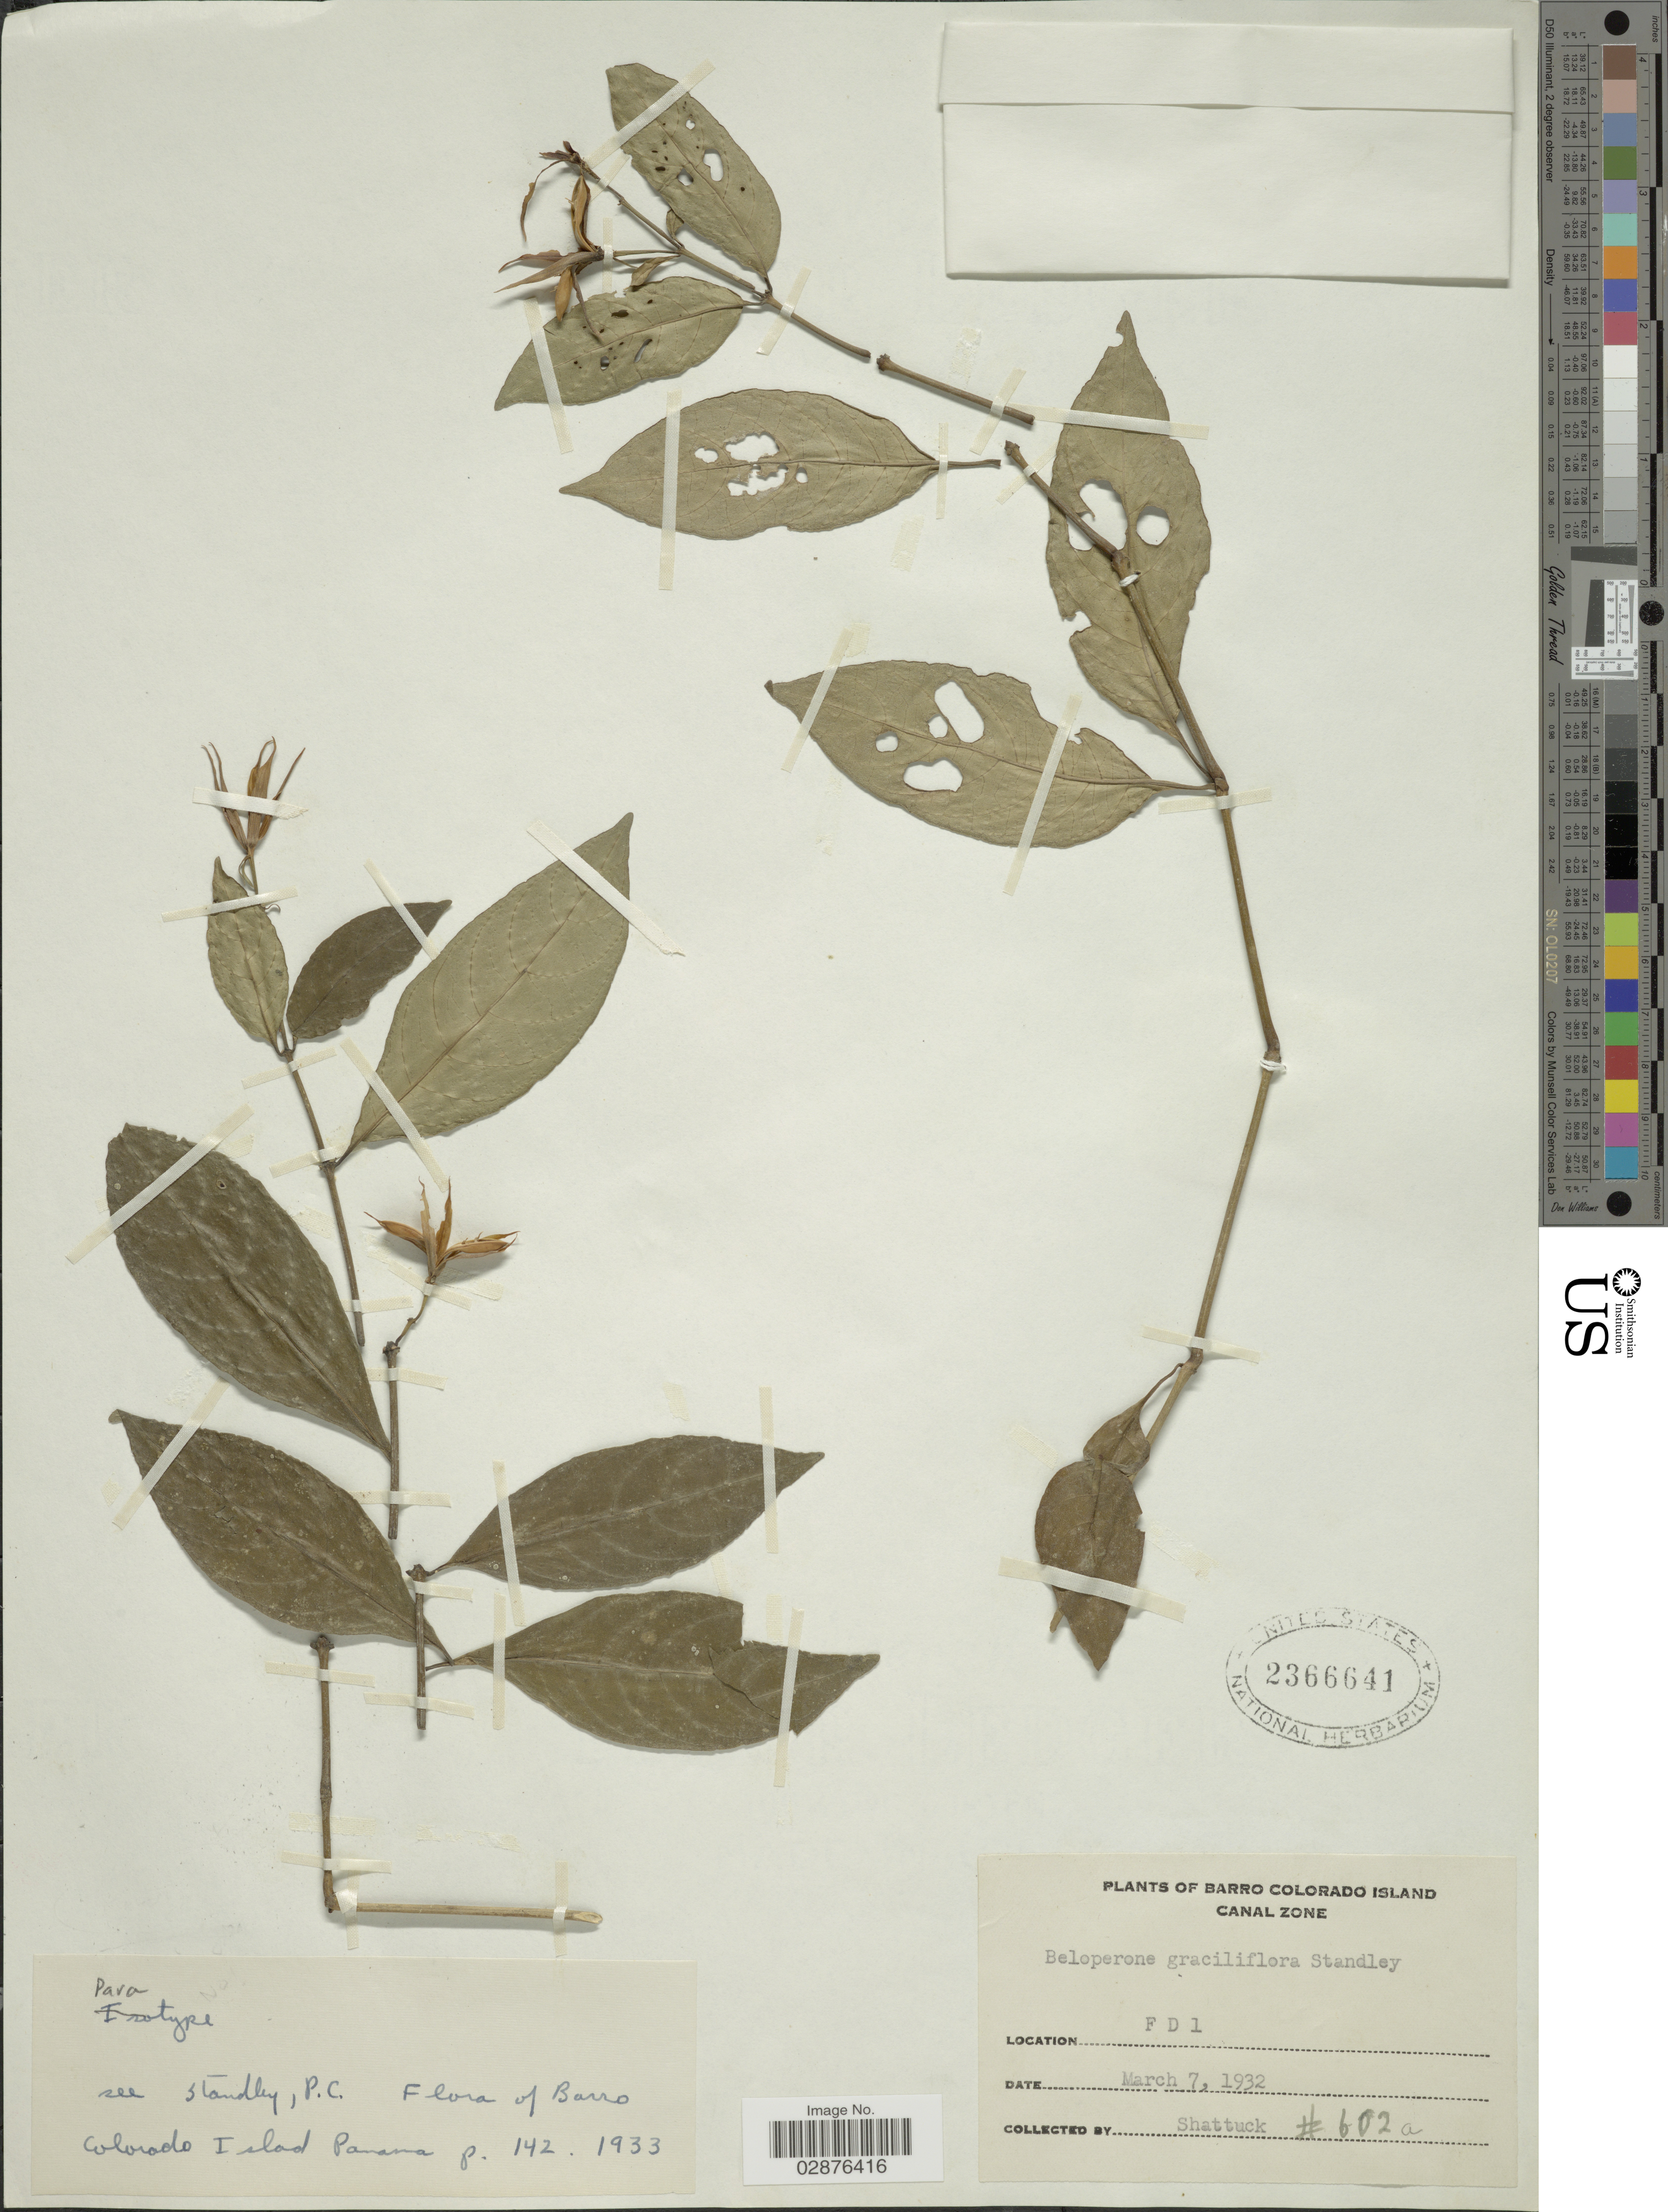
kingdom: Plantae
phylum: Tracheophyta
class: Magnoliopsida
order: Lamiales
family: Acanthaceae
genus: Justicia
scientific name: Justicia graciliflora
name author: (Standl.) D.N. Gibson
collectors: Shattuck, --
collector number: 602a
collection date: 1932-03-07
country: Panama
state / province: Panamá Oeste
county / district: Canal Zone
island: Barro Colorado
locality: Barro Colorado Island. Canal Zone. FD1.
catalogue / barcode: US 2366641